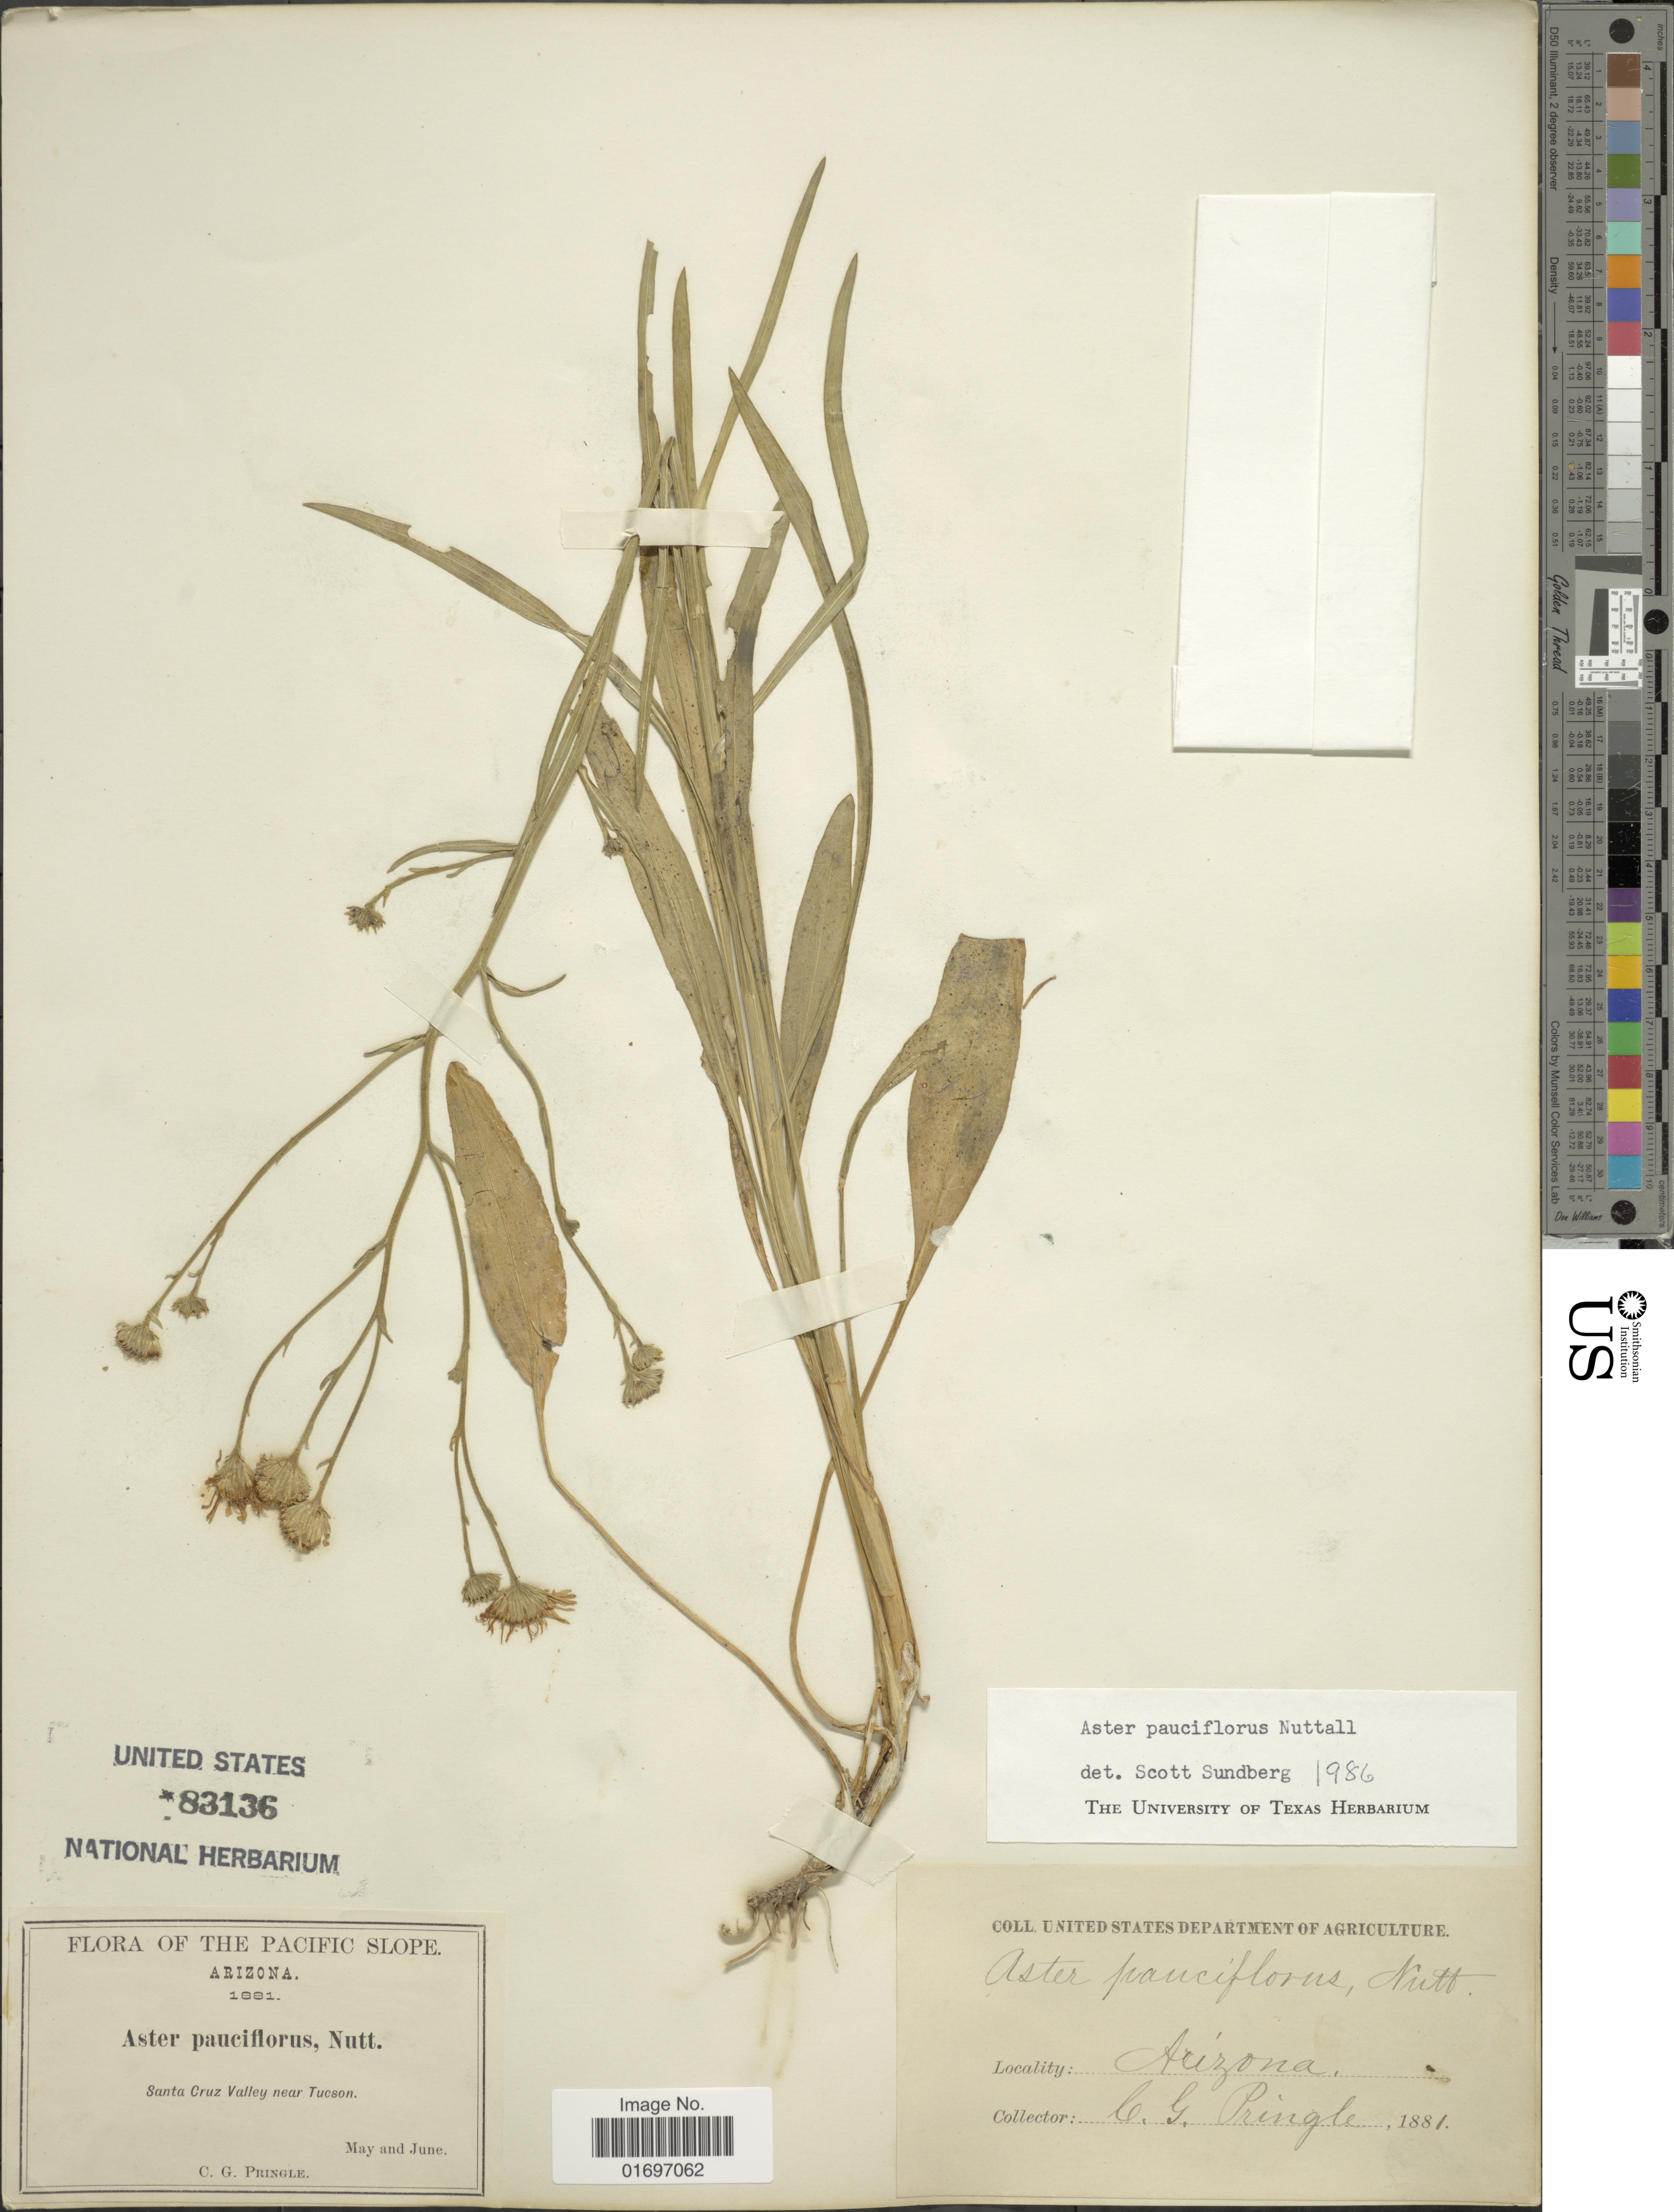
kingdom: Plantae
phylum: Tracheophyta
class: Magnoliopsida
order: Asterales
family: Asteraceae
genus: Almutaster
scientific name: Almutaster pauciflorus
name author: (Nutt.) Á. Löve & D. Löve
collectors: C. G. Pringle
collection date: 1881-05/1881-06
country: United States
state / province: Arizona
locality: Pacific Slope. Arizona. Santa Cruz Valley near Tucson.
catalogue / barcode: US 83136